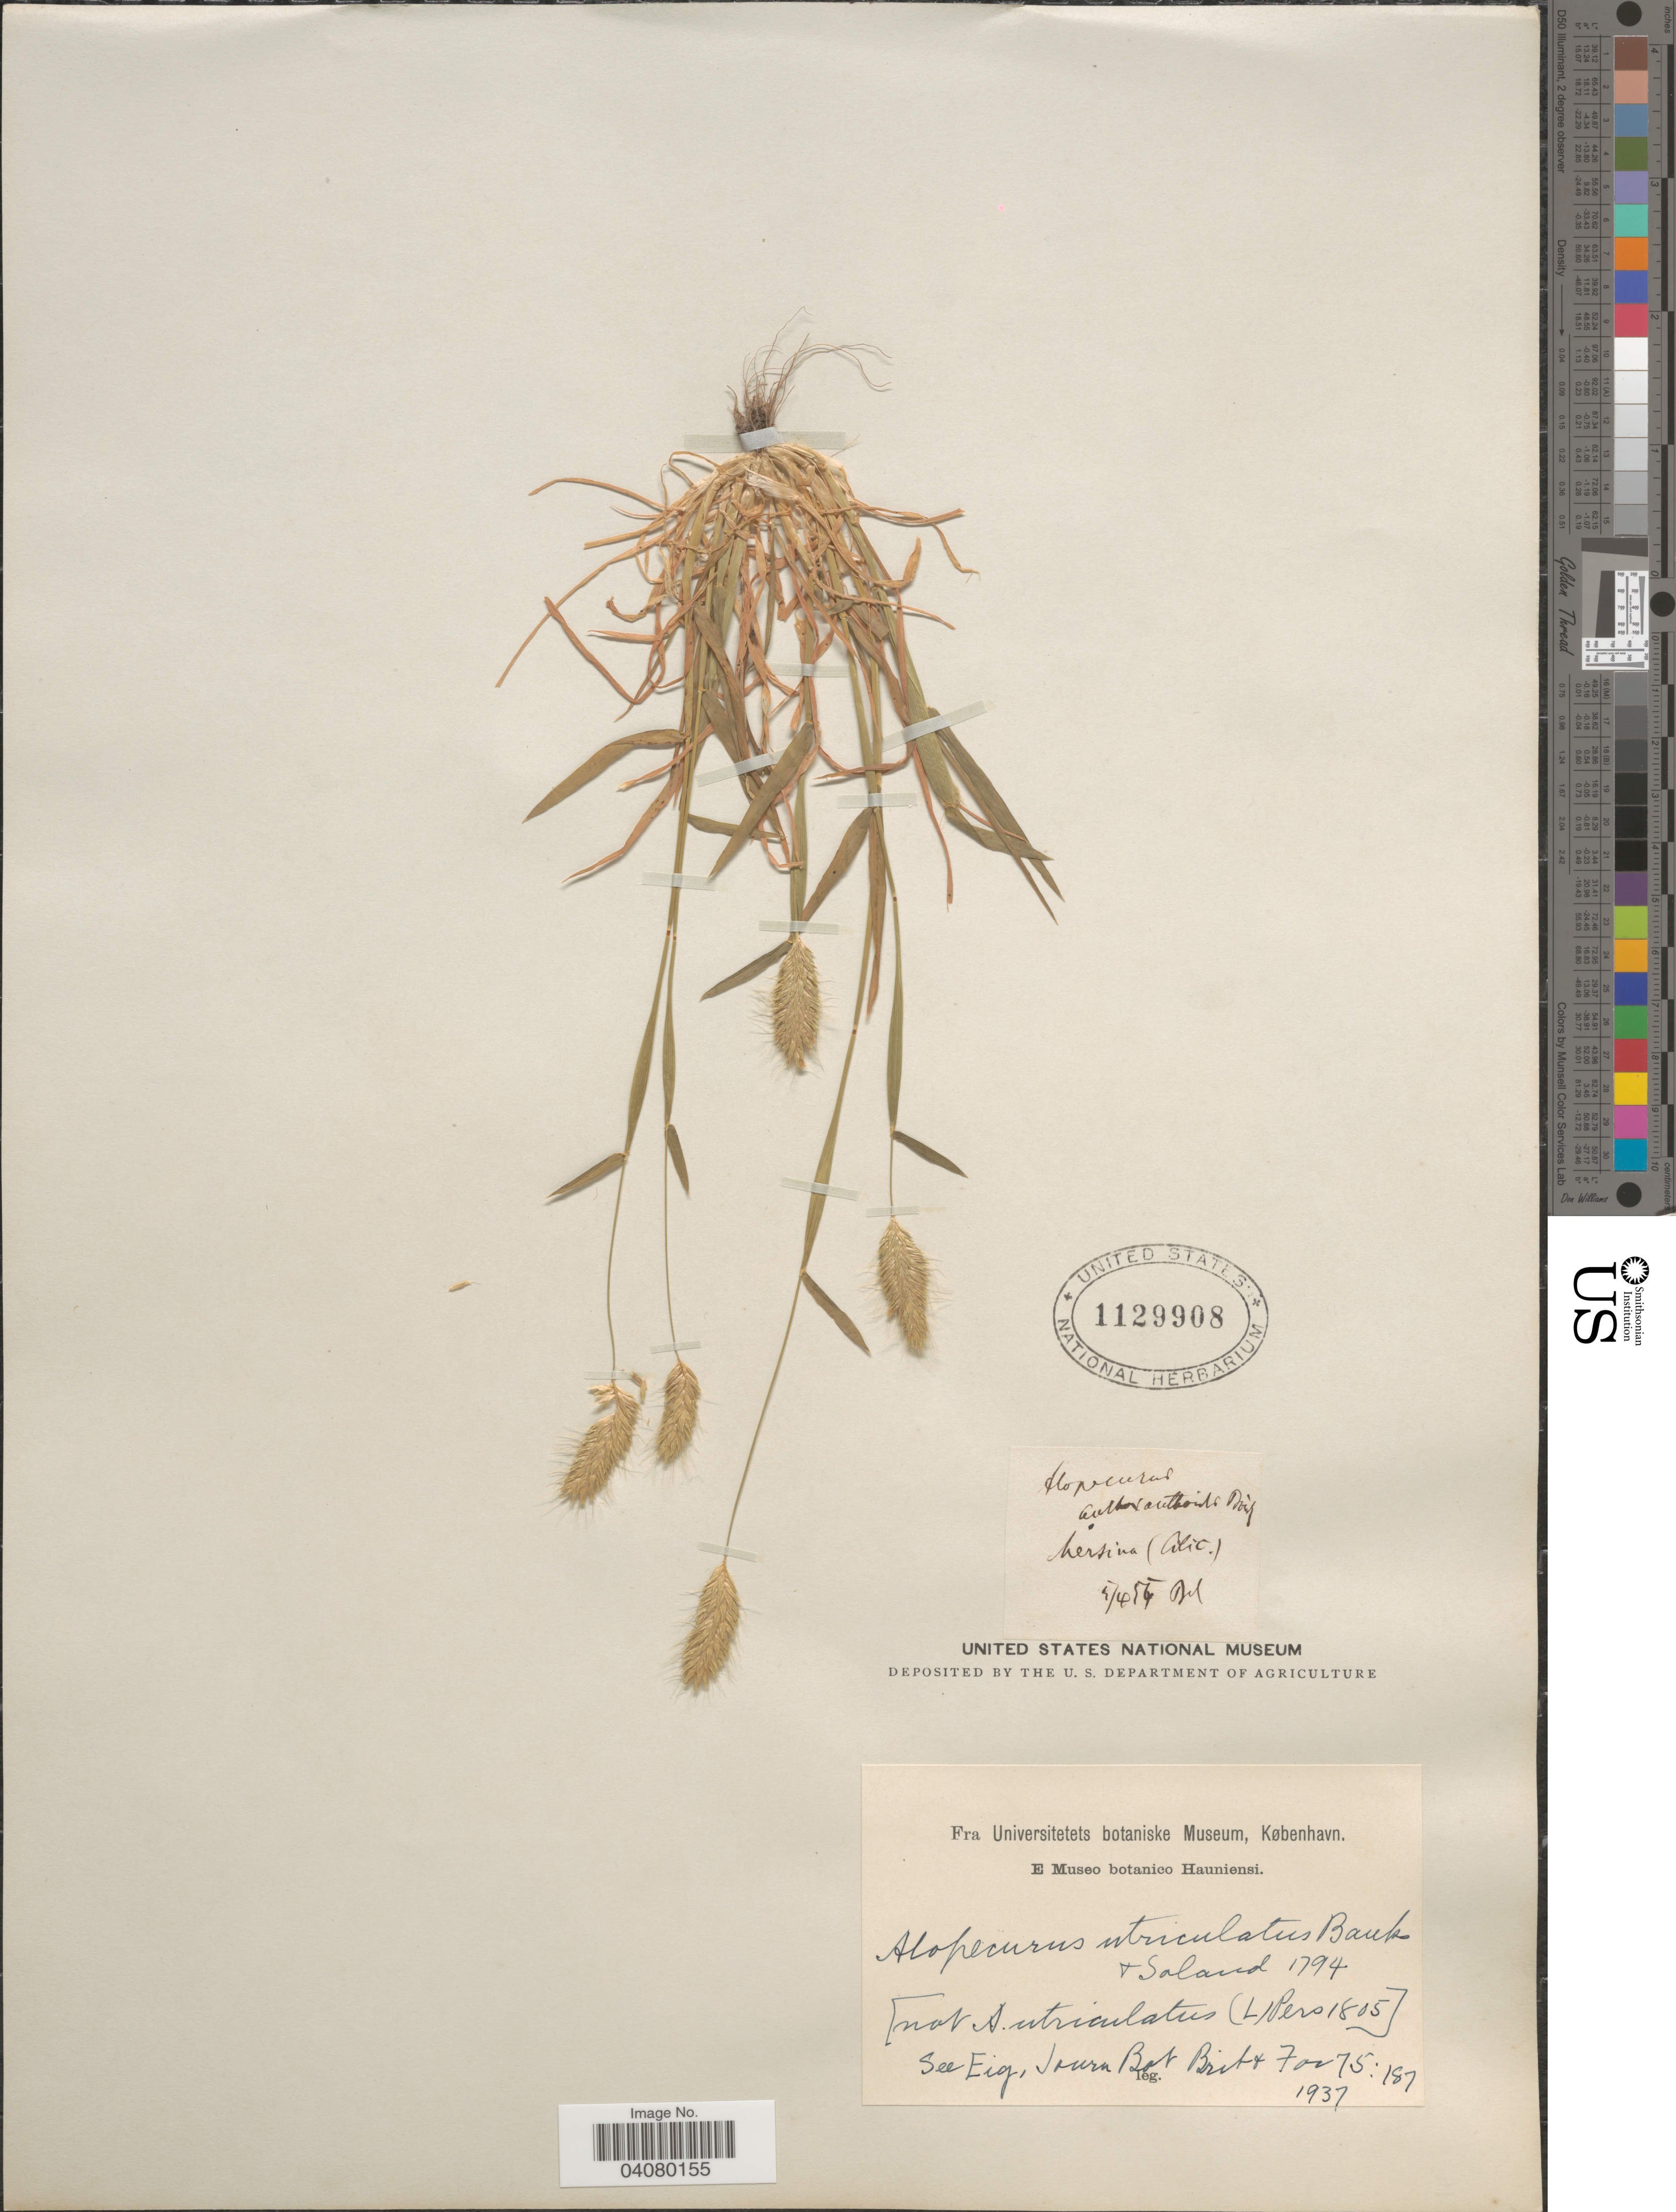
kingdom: Plantae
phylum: Tracheophyta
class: Liliopsida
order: Poales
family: Poaceae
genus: Alopecurus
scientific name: Alopecurus utriculatus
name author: Banks & Sol.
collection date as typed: Transcribed d/m/y: 5/4/55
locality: Hersina (Alic.). [interpreted]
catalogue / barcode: US 1129908